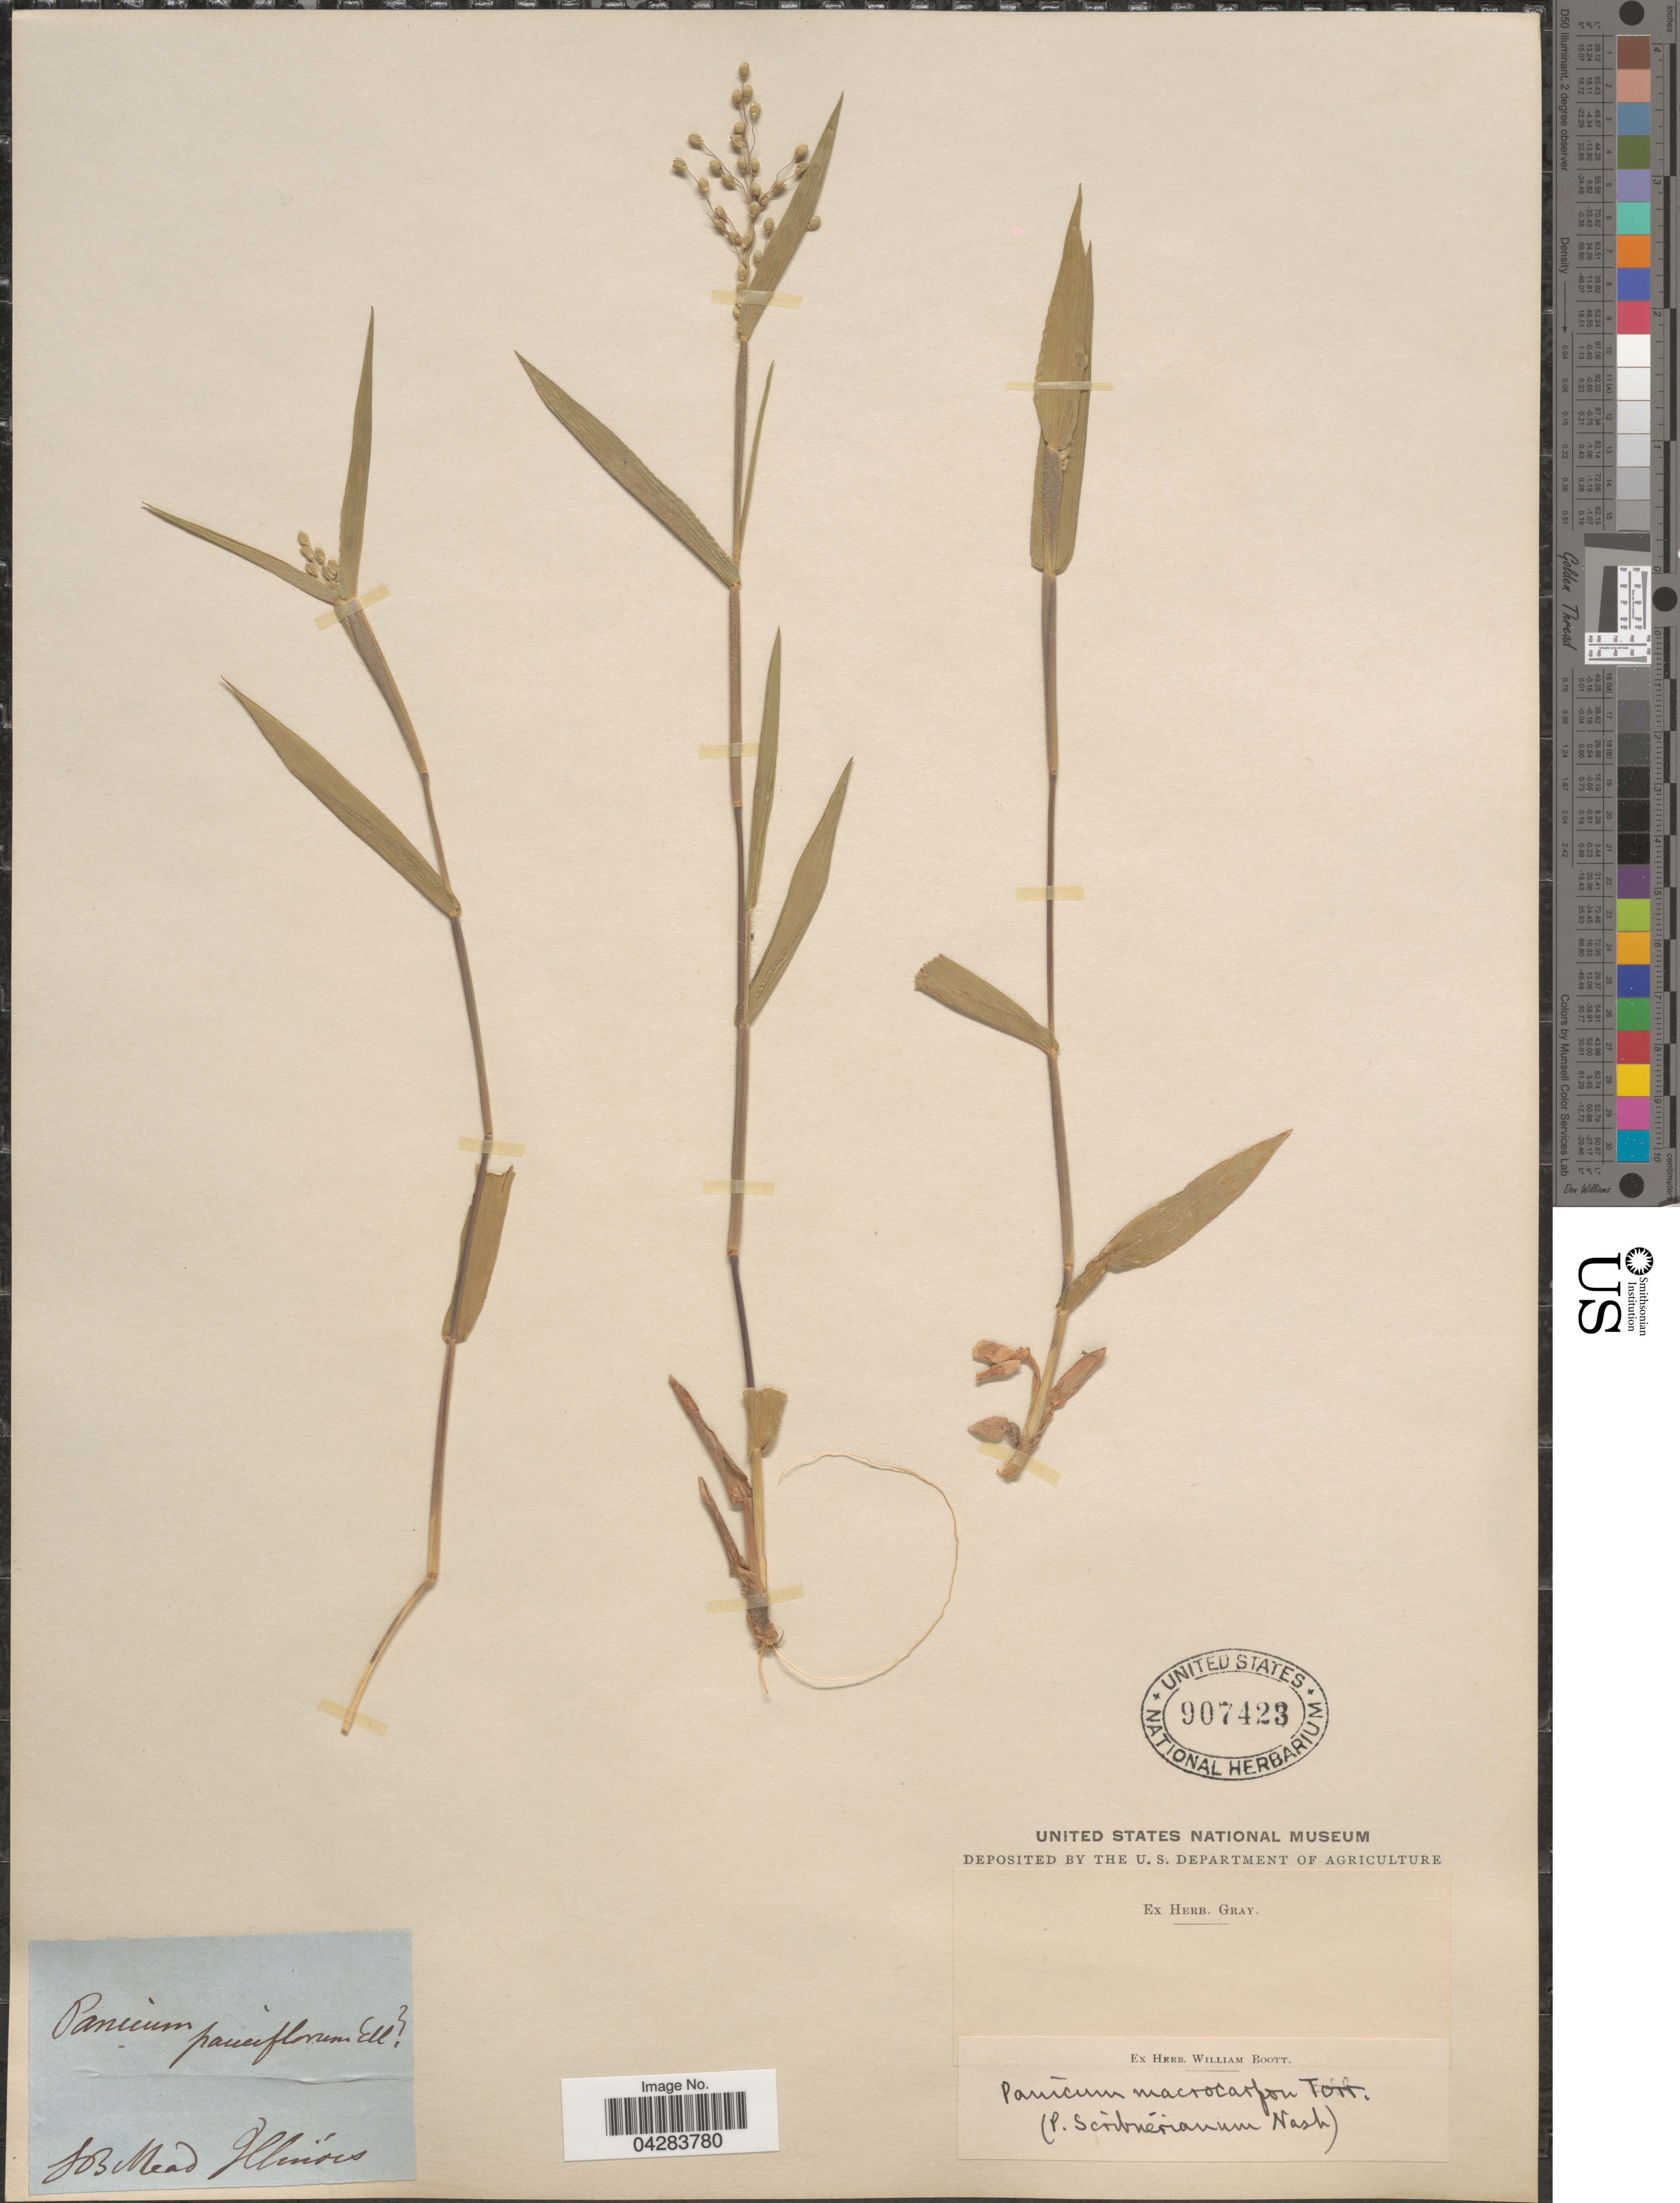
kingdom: Plantae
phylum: Tracheophyta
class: Liliopsida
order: Poales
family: Poaceae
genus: Dichanthelium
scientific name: Dichanthelium oligosanthes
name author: (Schult.) Gould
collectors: S. Mead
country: United States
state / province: Illinois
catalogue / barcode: US 907423